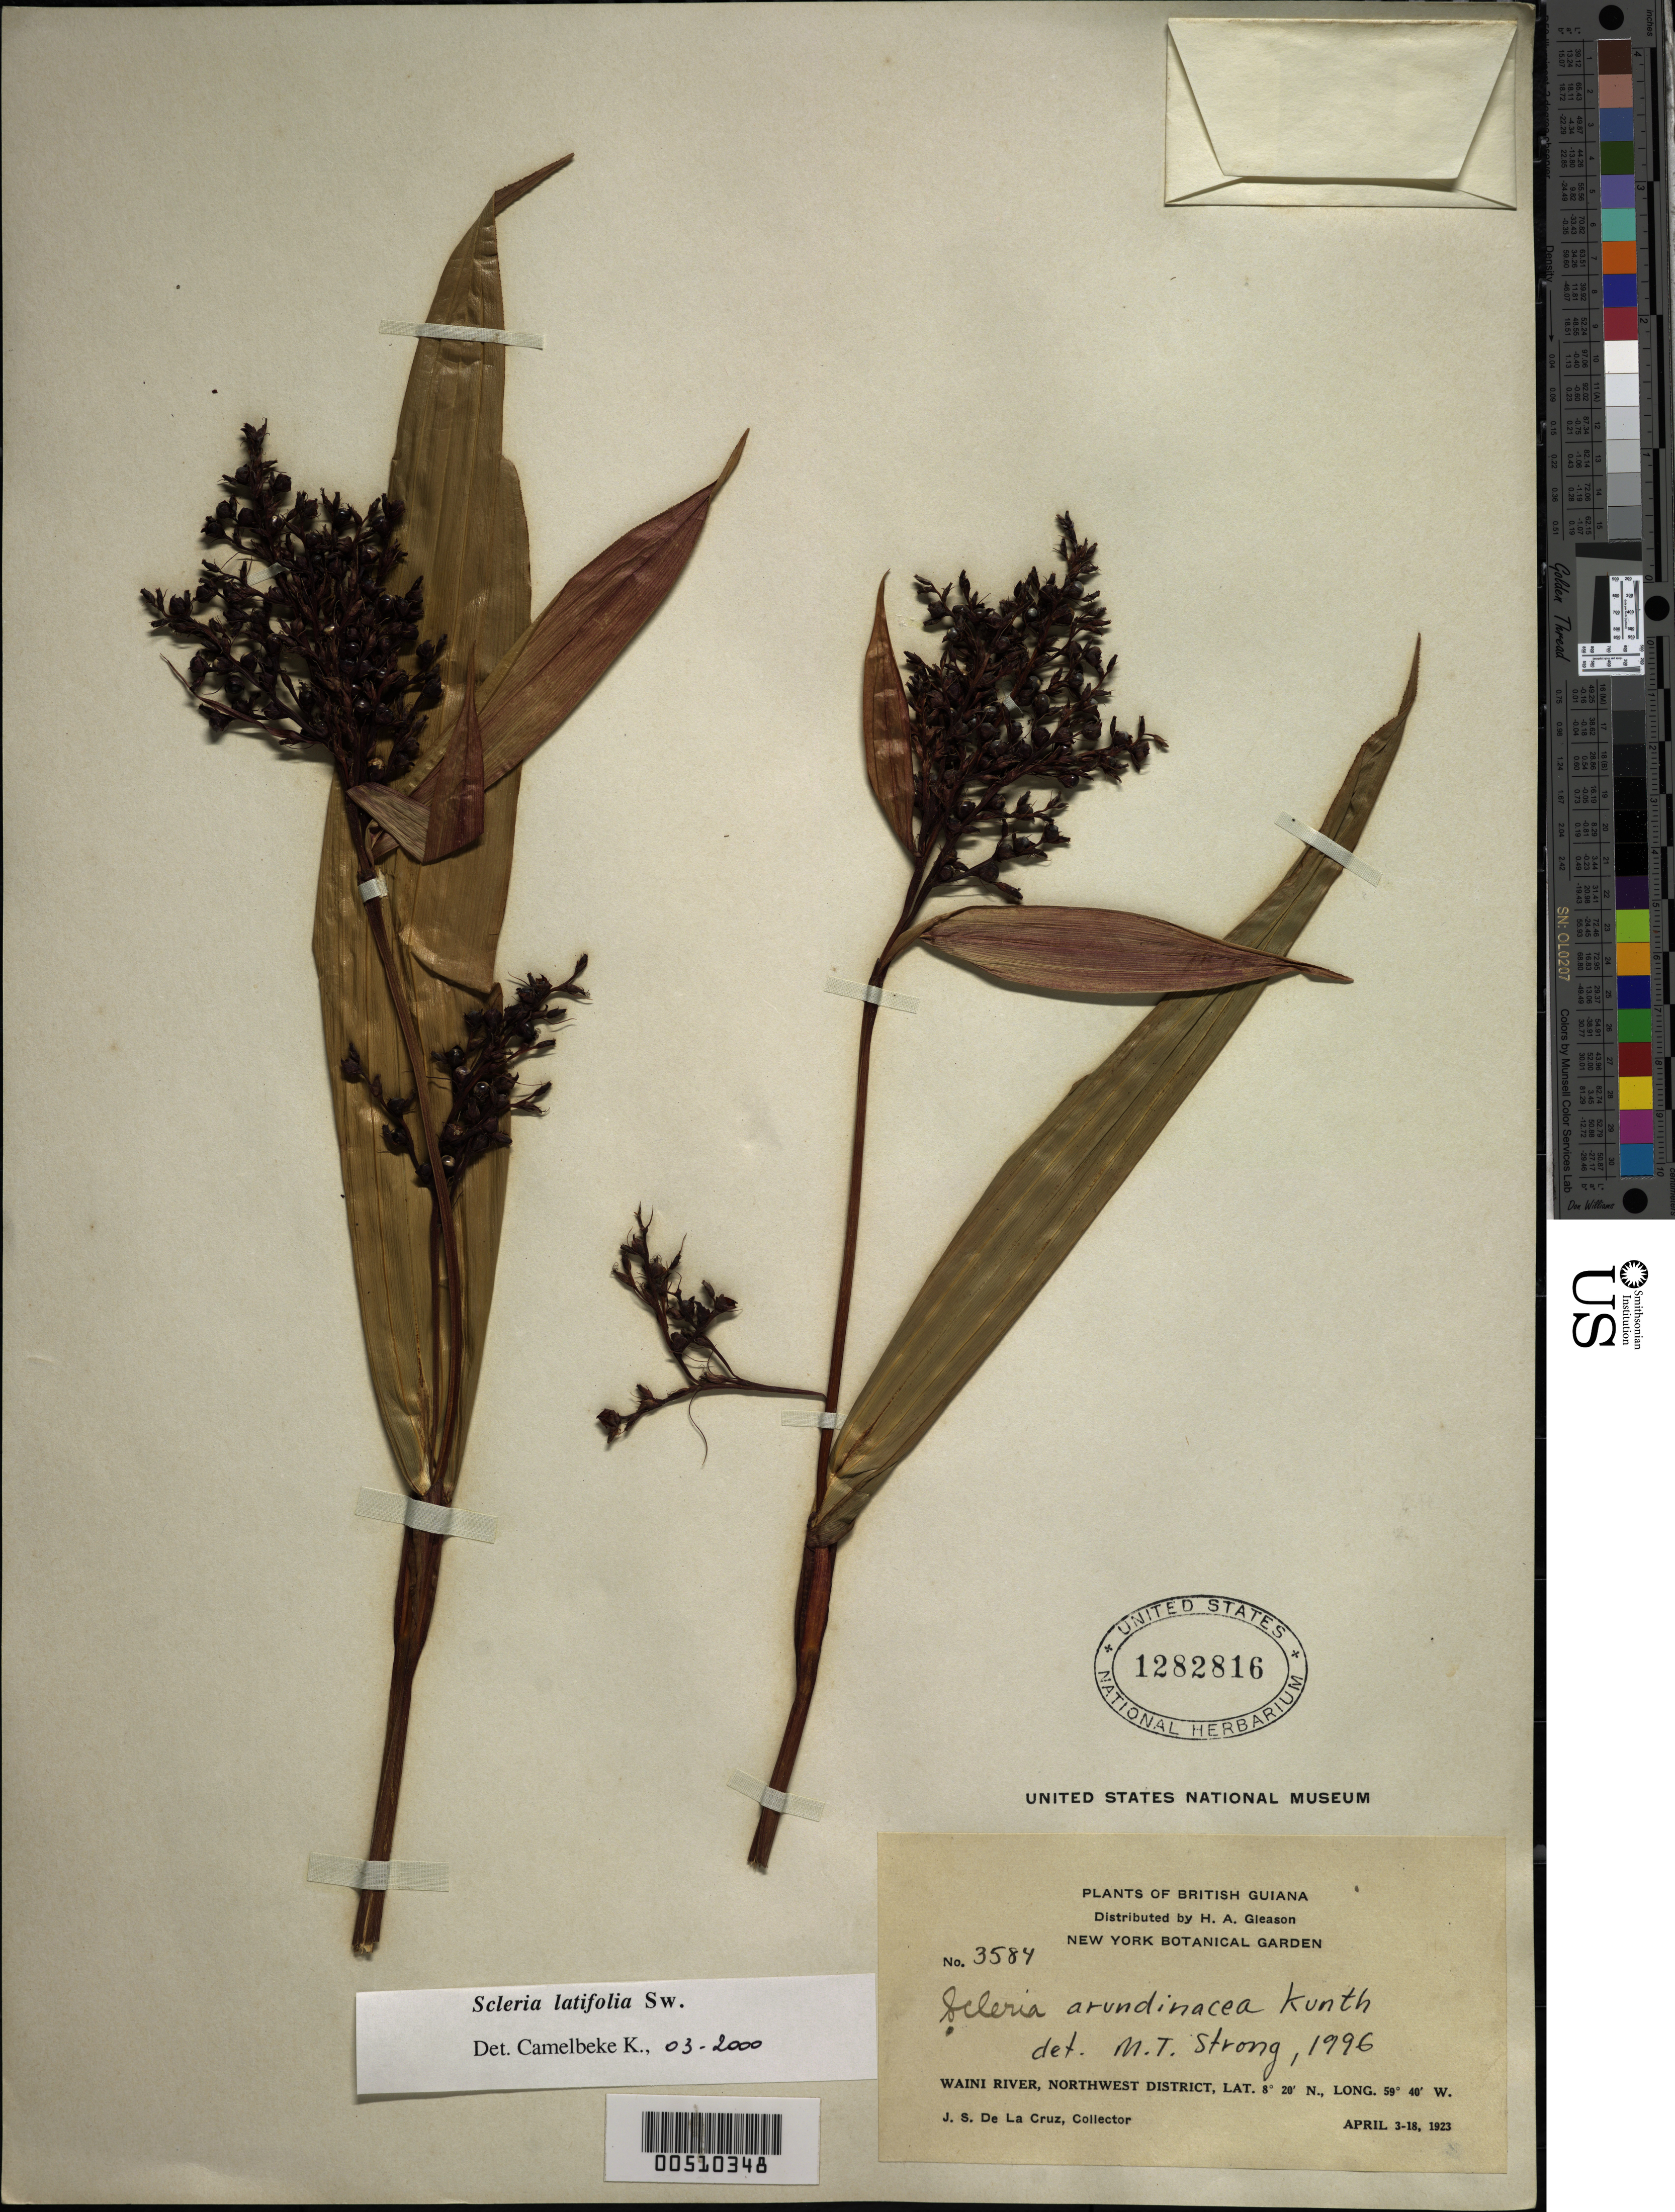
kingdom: Plantae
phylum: Tracheophyta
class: Liliopsida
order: Poales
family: Cyperaceae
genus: Scleria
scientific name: Scleria latifolia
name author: Sw.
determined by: Camelbeke, K.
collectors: J. S. de la Cruz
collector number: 3584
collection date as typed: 03 Apr 1923 to 18 Apr 1923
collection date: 1923-04-03/1923-04-18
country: Guyana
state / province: Barima-Waini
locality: Waini River. [In former Northwest Region.]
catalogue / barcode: US 1282816